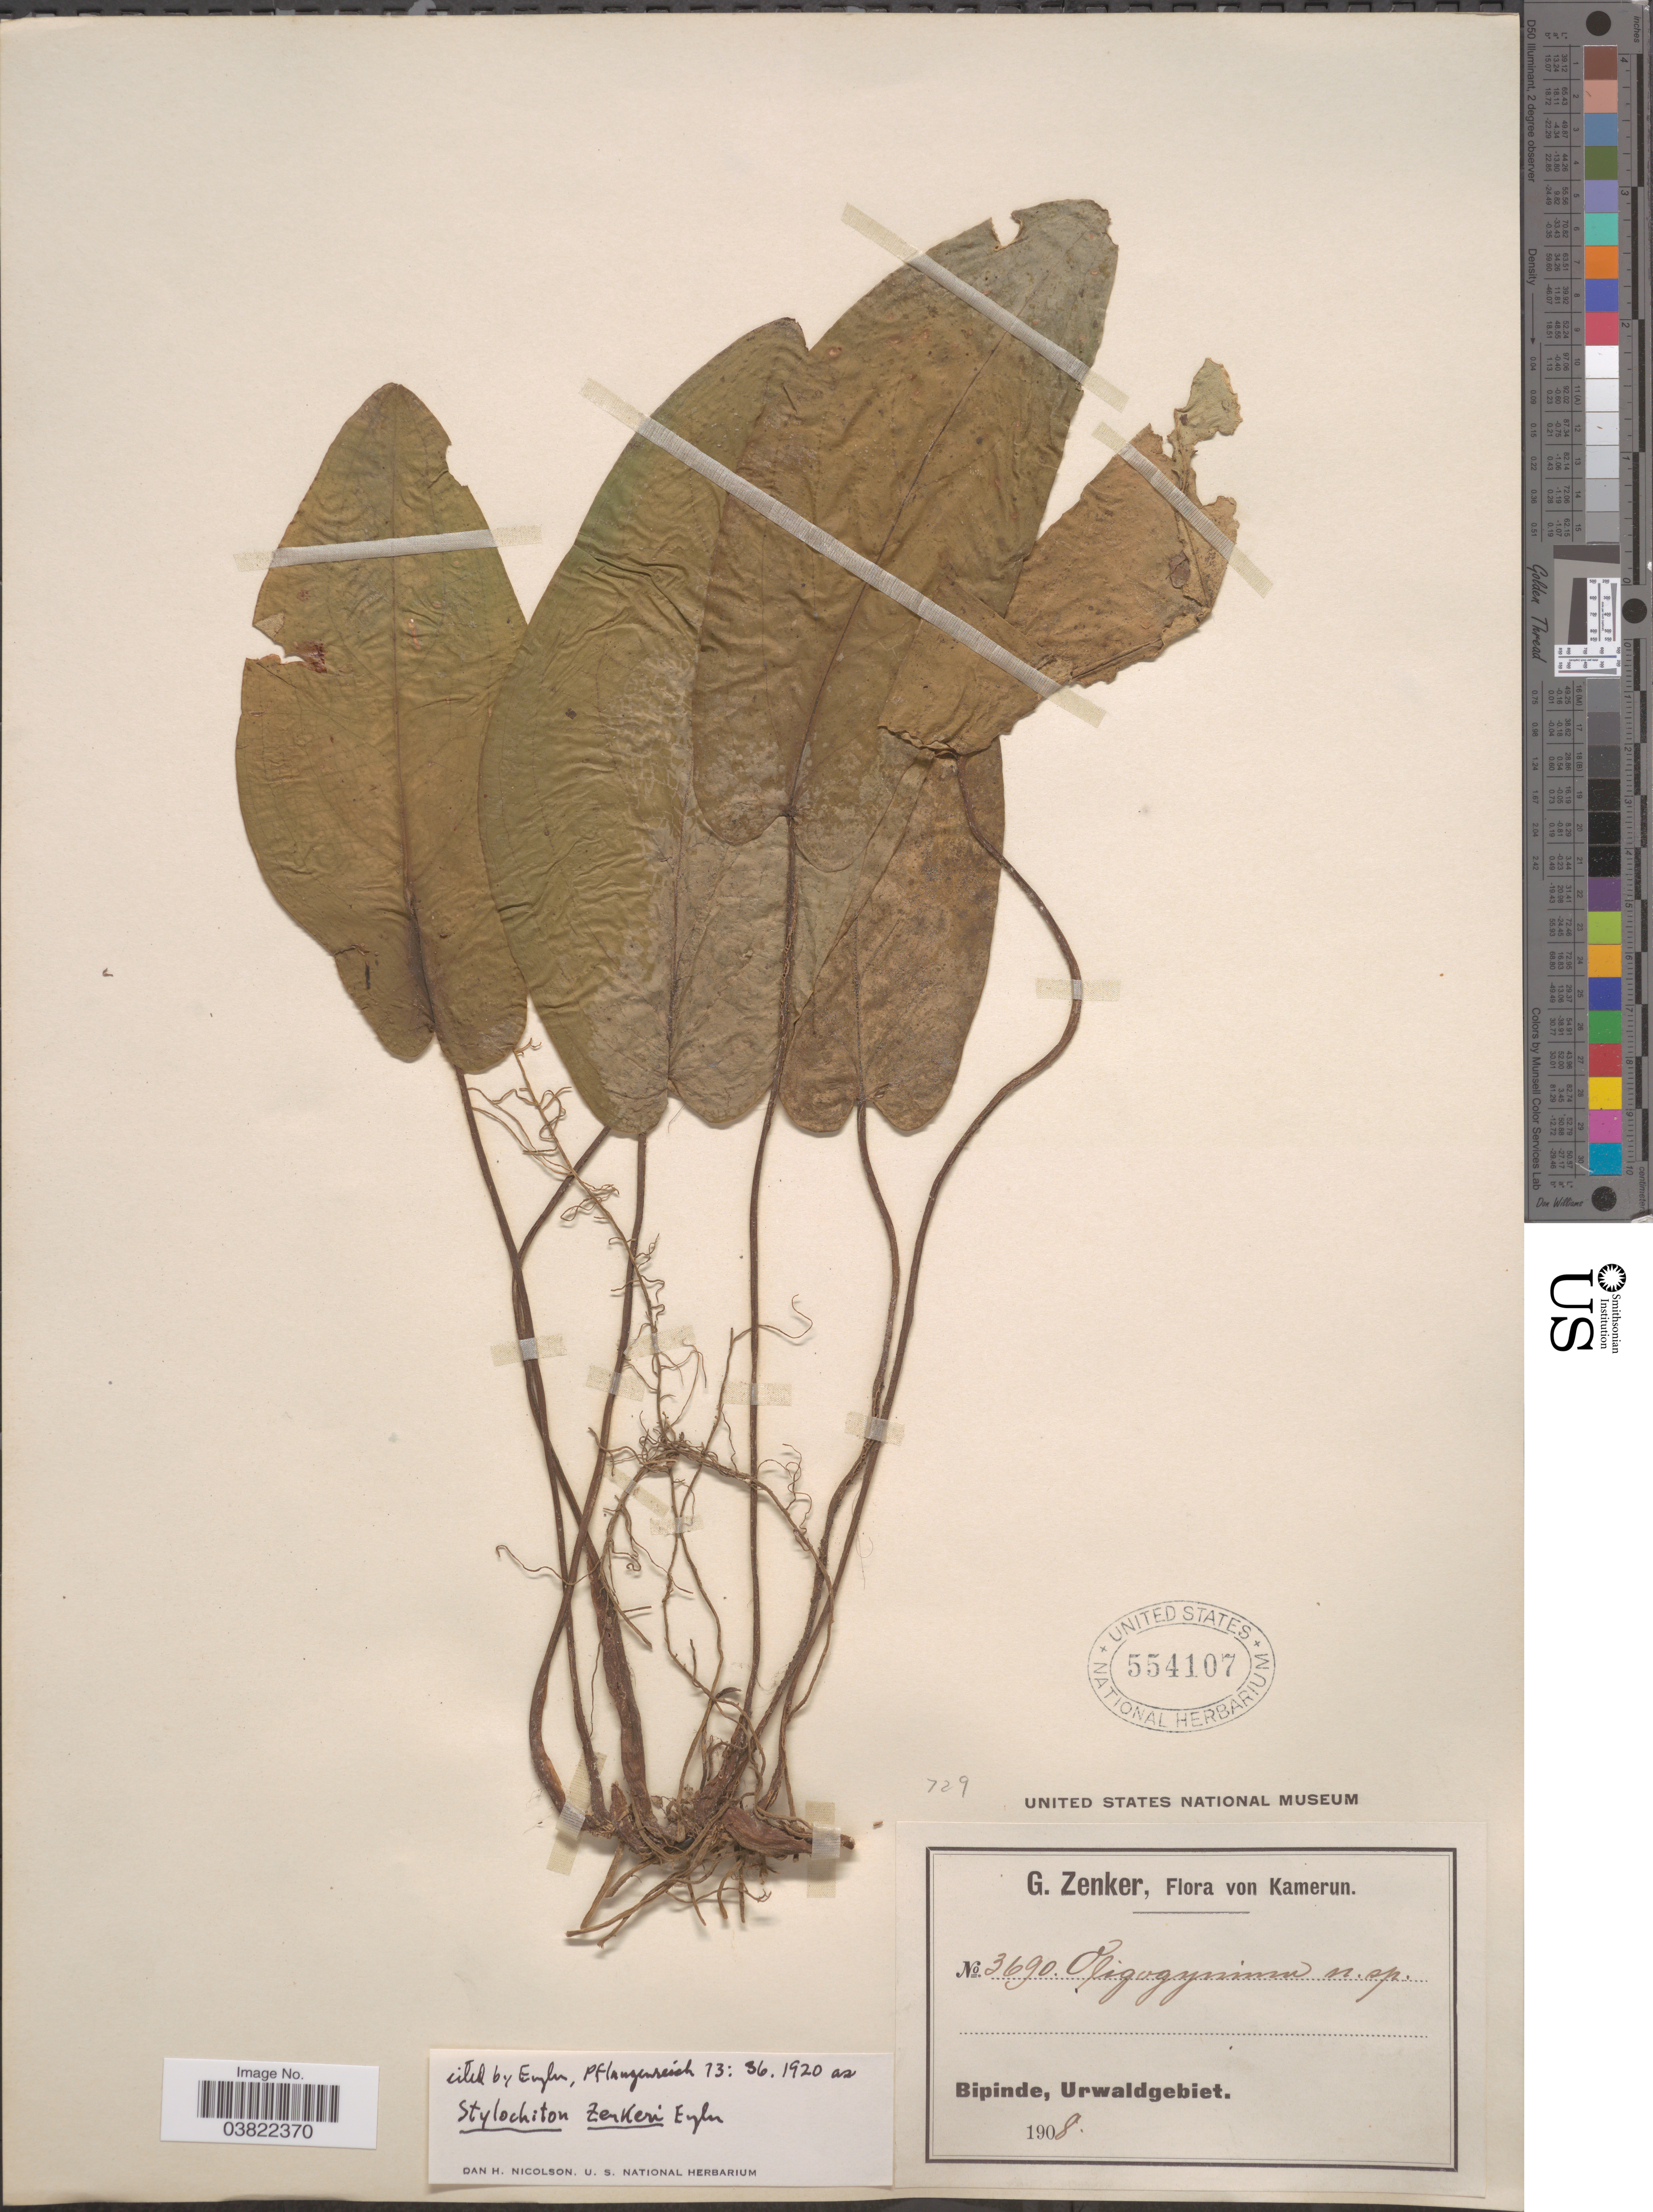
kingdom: Plantae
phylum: Tracheophyta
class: Liliopsida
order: Alismatales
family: Araceae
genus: Stylochaeton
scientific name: Stylochaeton zenkeri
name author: Engl.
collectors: G. A. Zenker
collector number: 3690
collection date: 1908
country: Cameroon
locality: Bipinde, Urwaldgebiet.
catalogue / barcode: US 554107